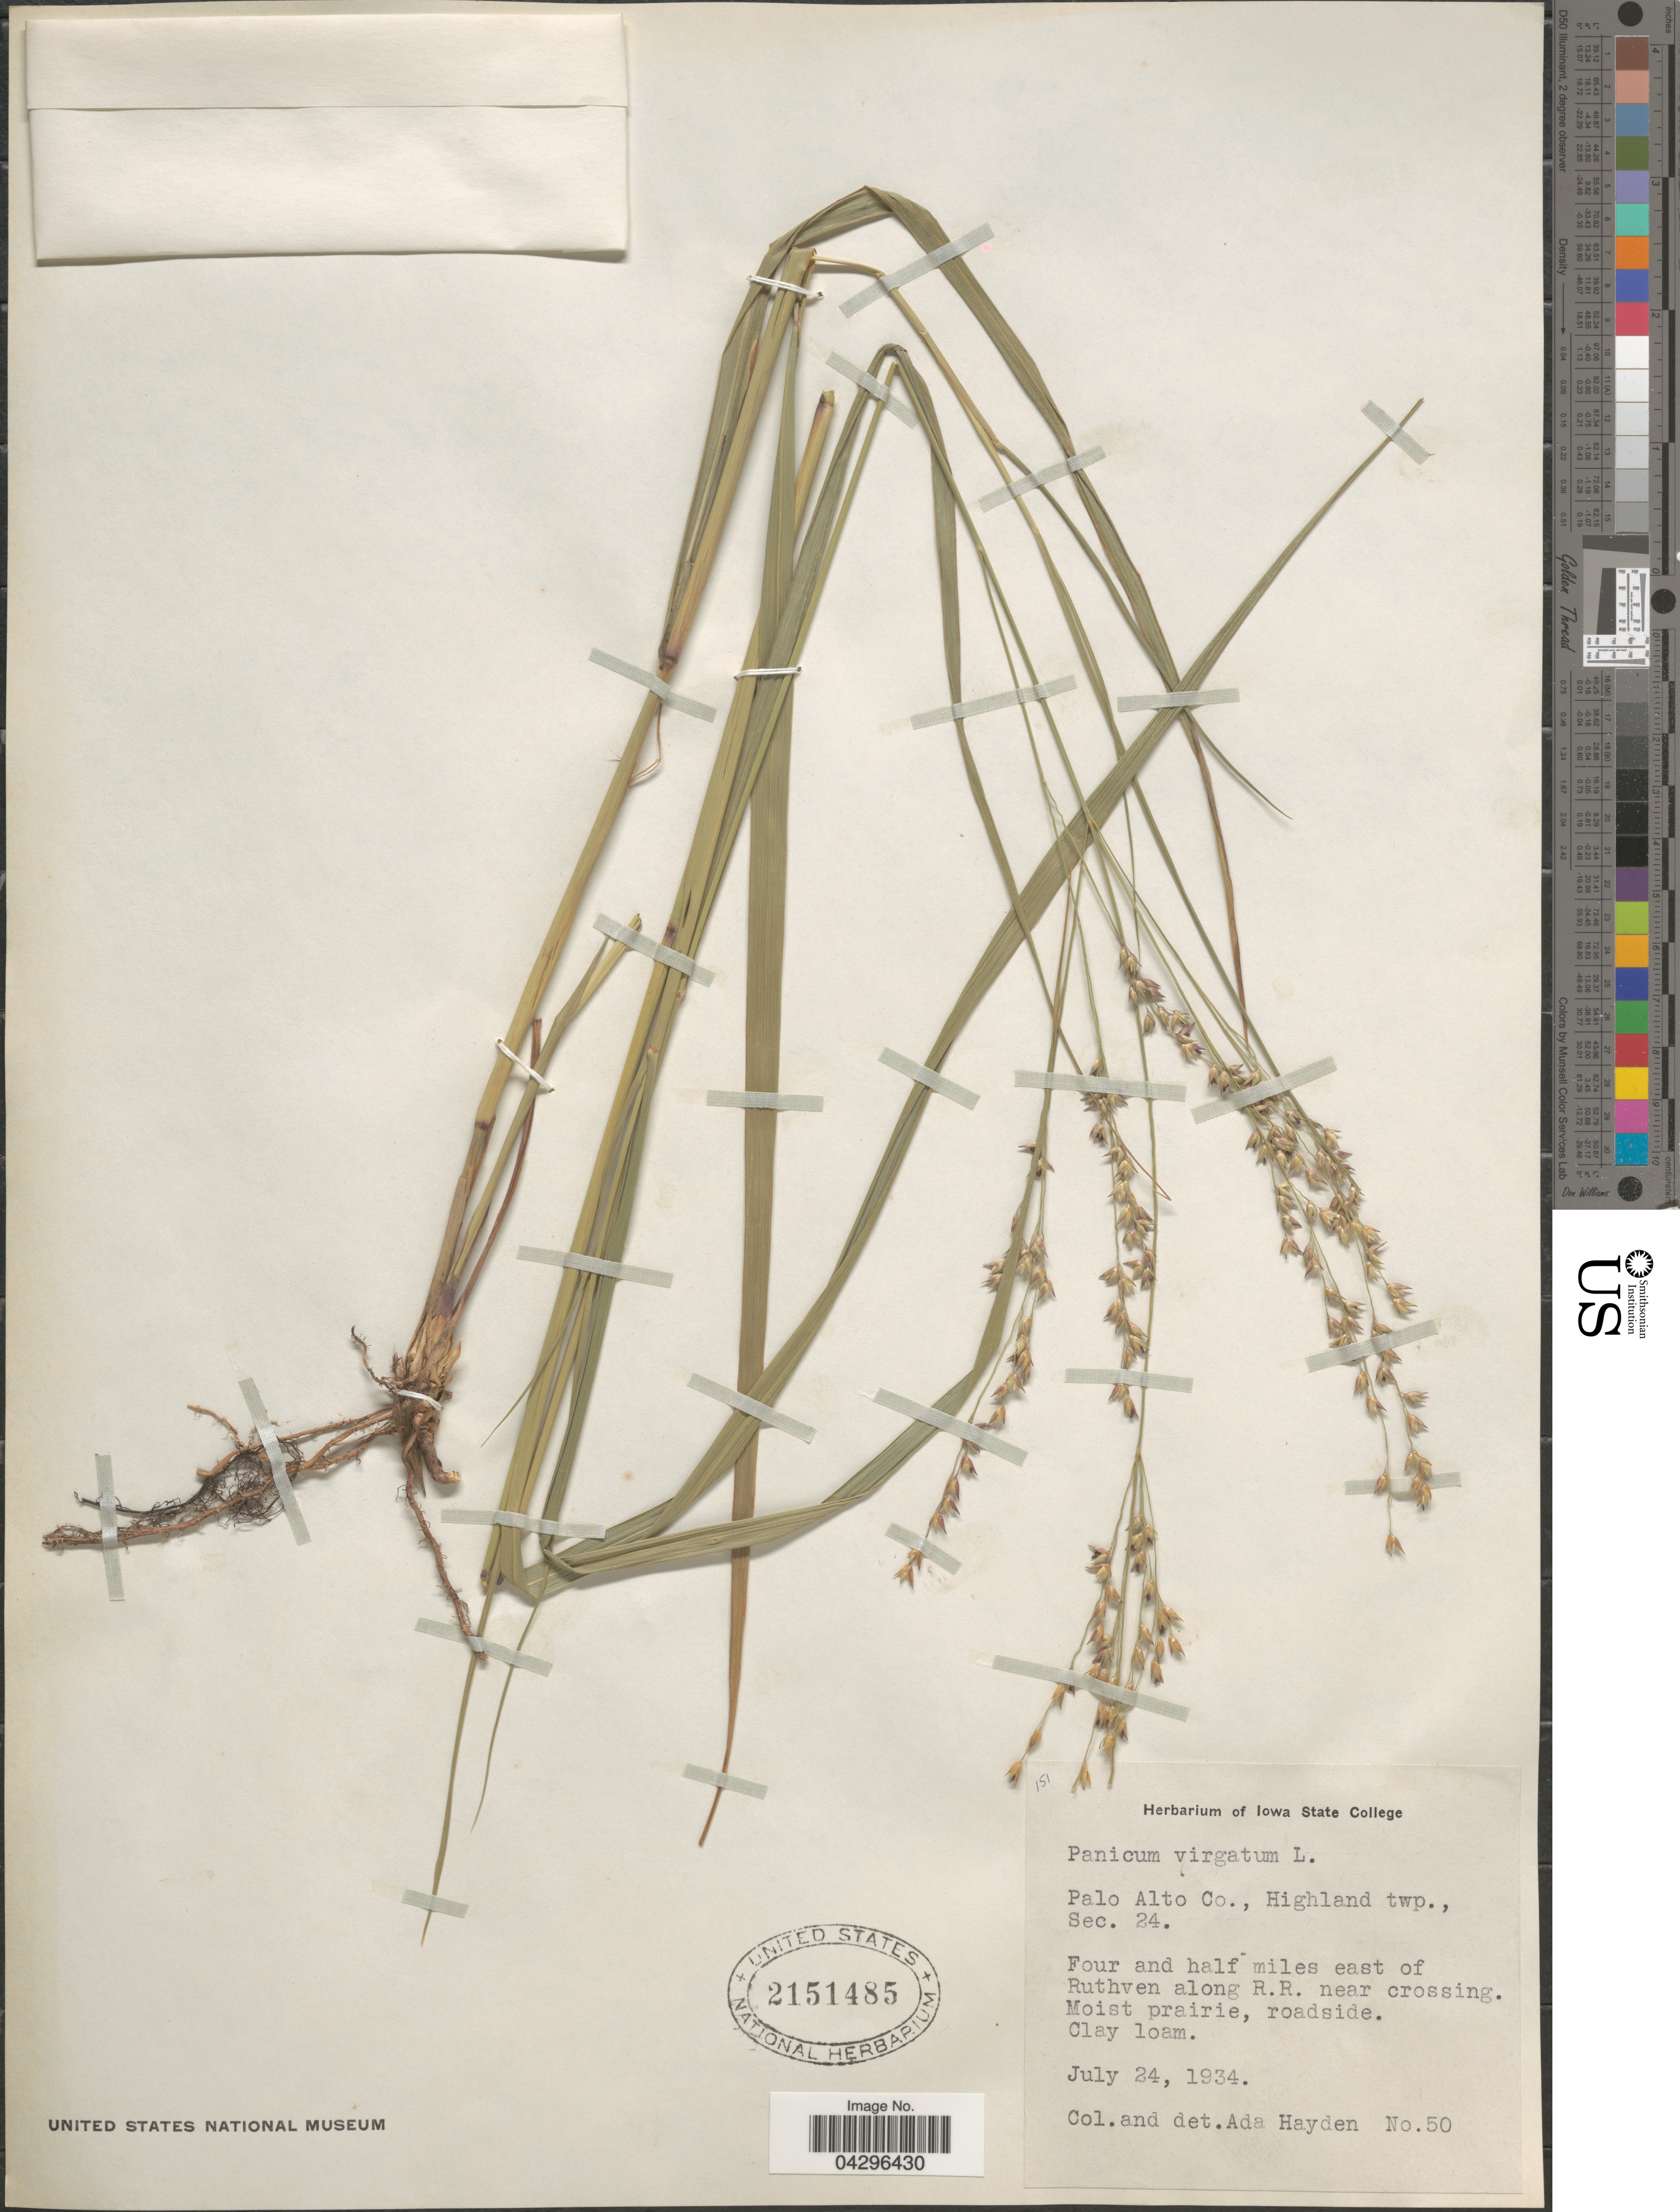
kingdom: Plantae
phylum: Tracheophyta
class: Liliopsida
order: Poales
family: Poaceae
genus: Panicum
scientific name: Panicum virgatum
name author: L.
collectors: Ada Hayden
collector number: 50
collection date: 1934-07-24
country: United States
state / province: Iowa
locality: Palo Alto Co., Highland twp., Sec. 24. Four and half miles east of Ruthven along R.R. near crossing.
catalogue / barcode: US 2151485